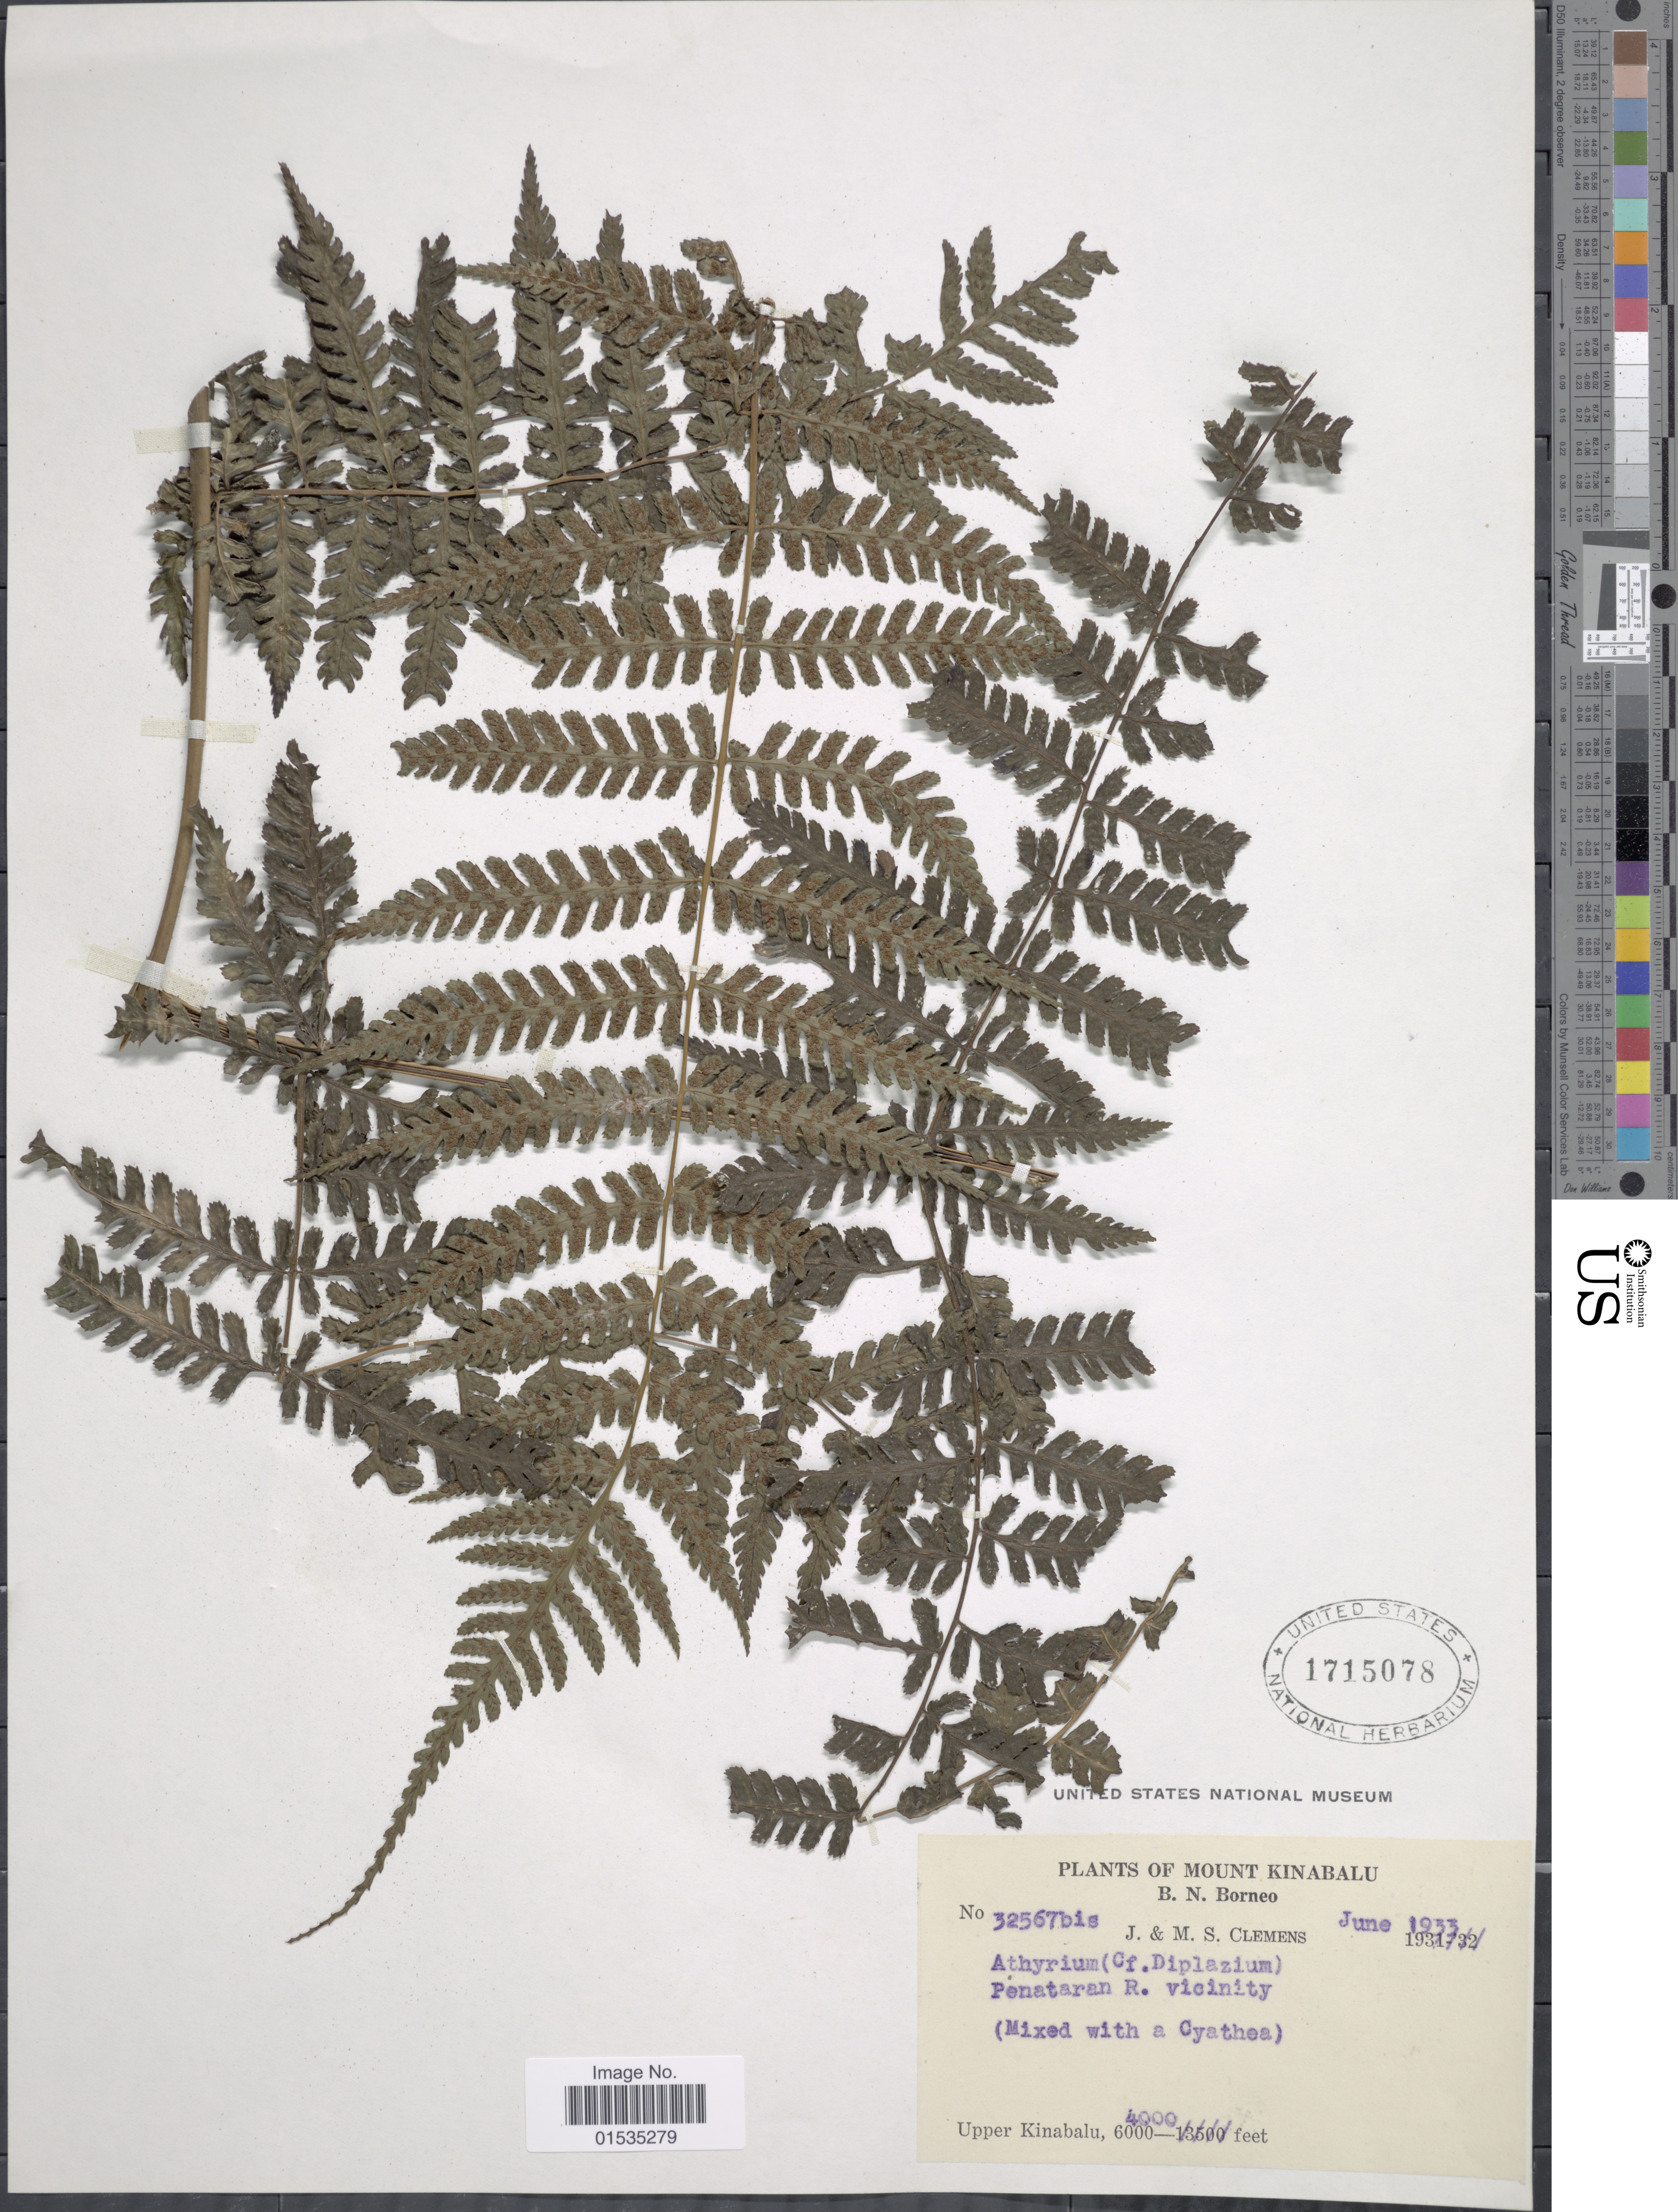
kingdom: Plantae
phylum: Tracheophyta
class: Polypodiopsida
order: Polypodiales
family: Athyriaceae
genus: Diplazium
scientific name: Diplazium sp.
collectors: J. Clemens & M. S. Clemens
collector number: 32567bis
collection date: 1933-06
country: Malaysia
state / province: Sabah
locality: B.N. Borneo, Mount Kinabalu, Penataran R. Vicinity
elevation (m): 1219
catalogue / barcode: US 1715078